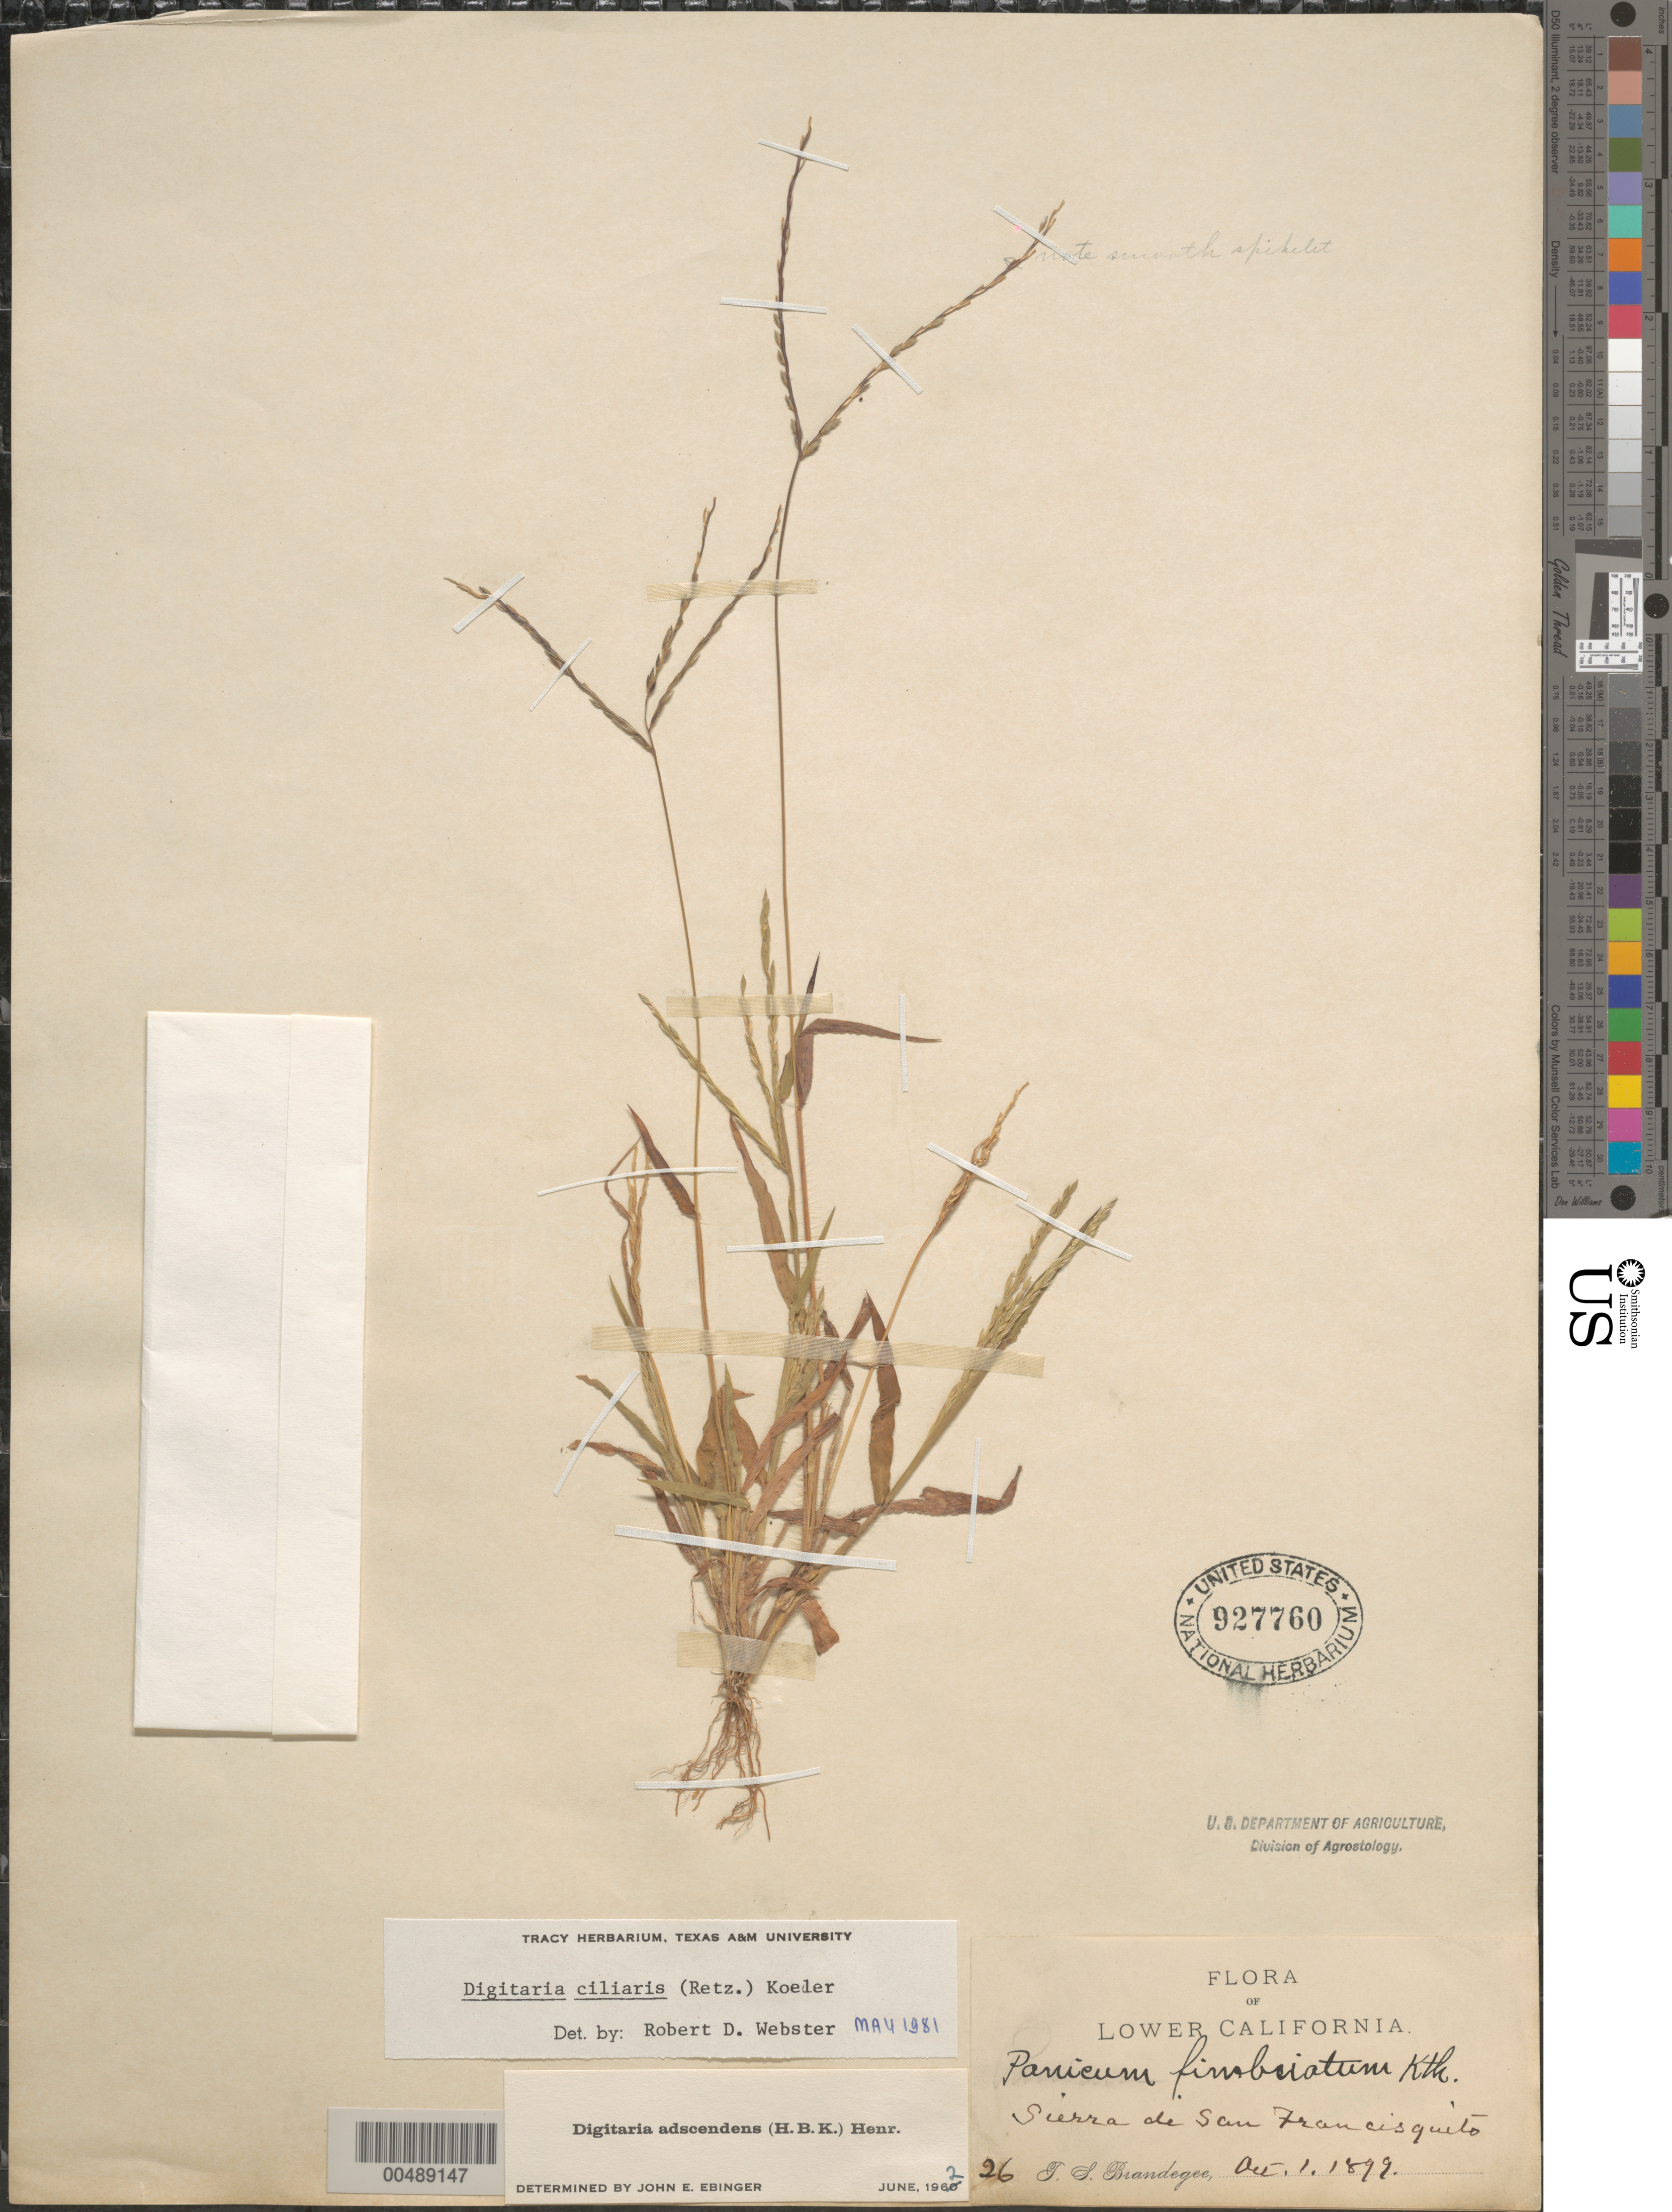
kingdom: Plantae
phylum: Tracheophyta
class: Liliopsida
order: Poales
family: Poaceae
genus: Digitaria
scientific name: Digitaria ciliaris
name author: (Retz.) Koeler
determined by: Webster, Robert D.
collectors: T. S. Brandegee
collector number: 26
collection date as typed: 1 Oct 1899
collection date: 1899-10-01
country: Mexico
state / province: Baja California Norte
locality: Sierra de San Francisquito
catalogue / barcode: US 927760